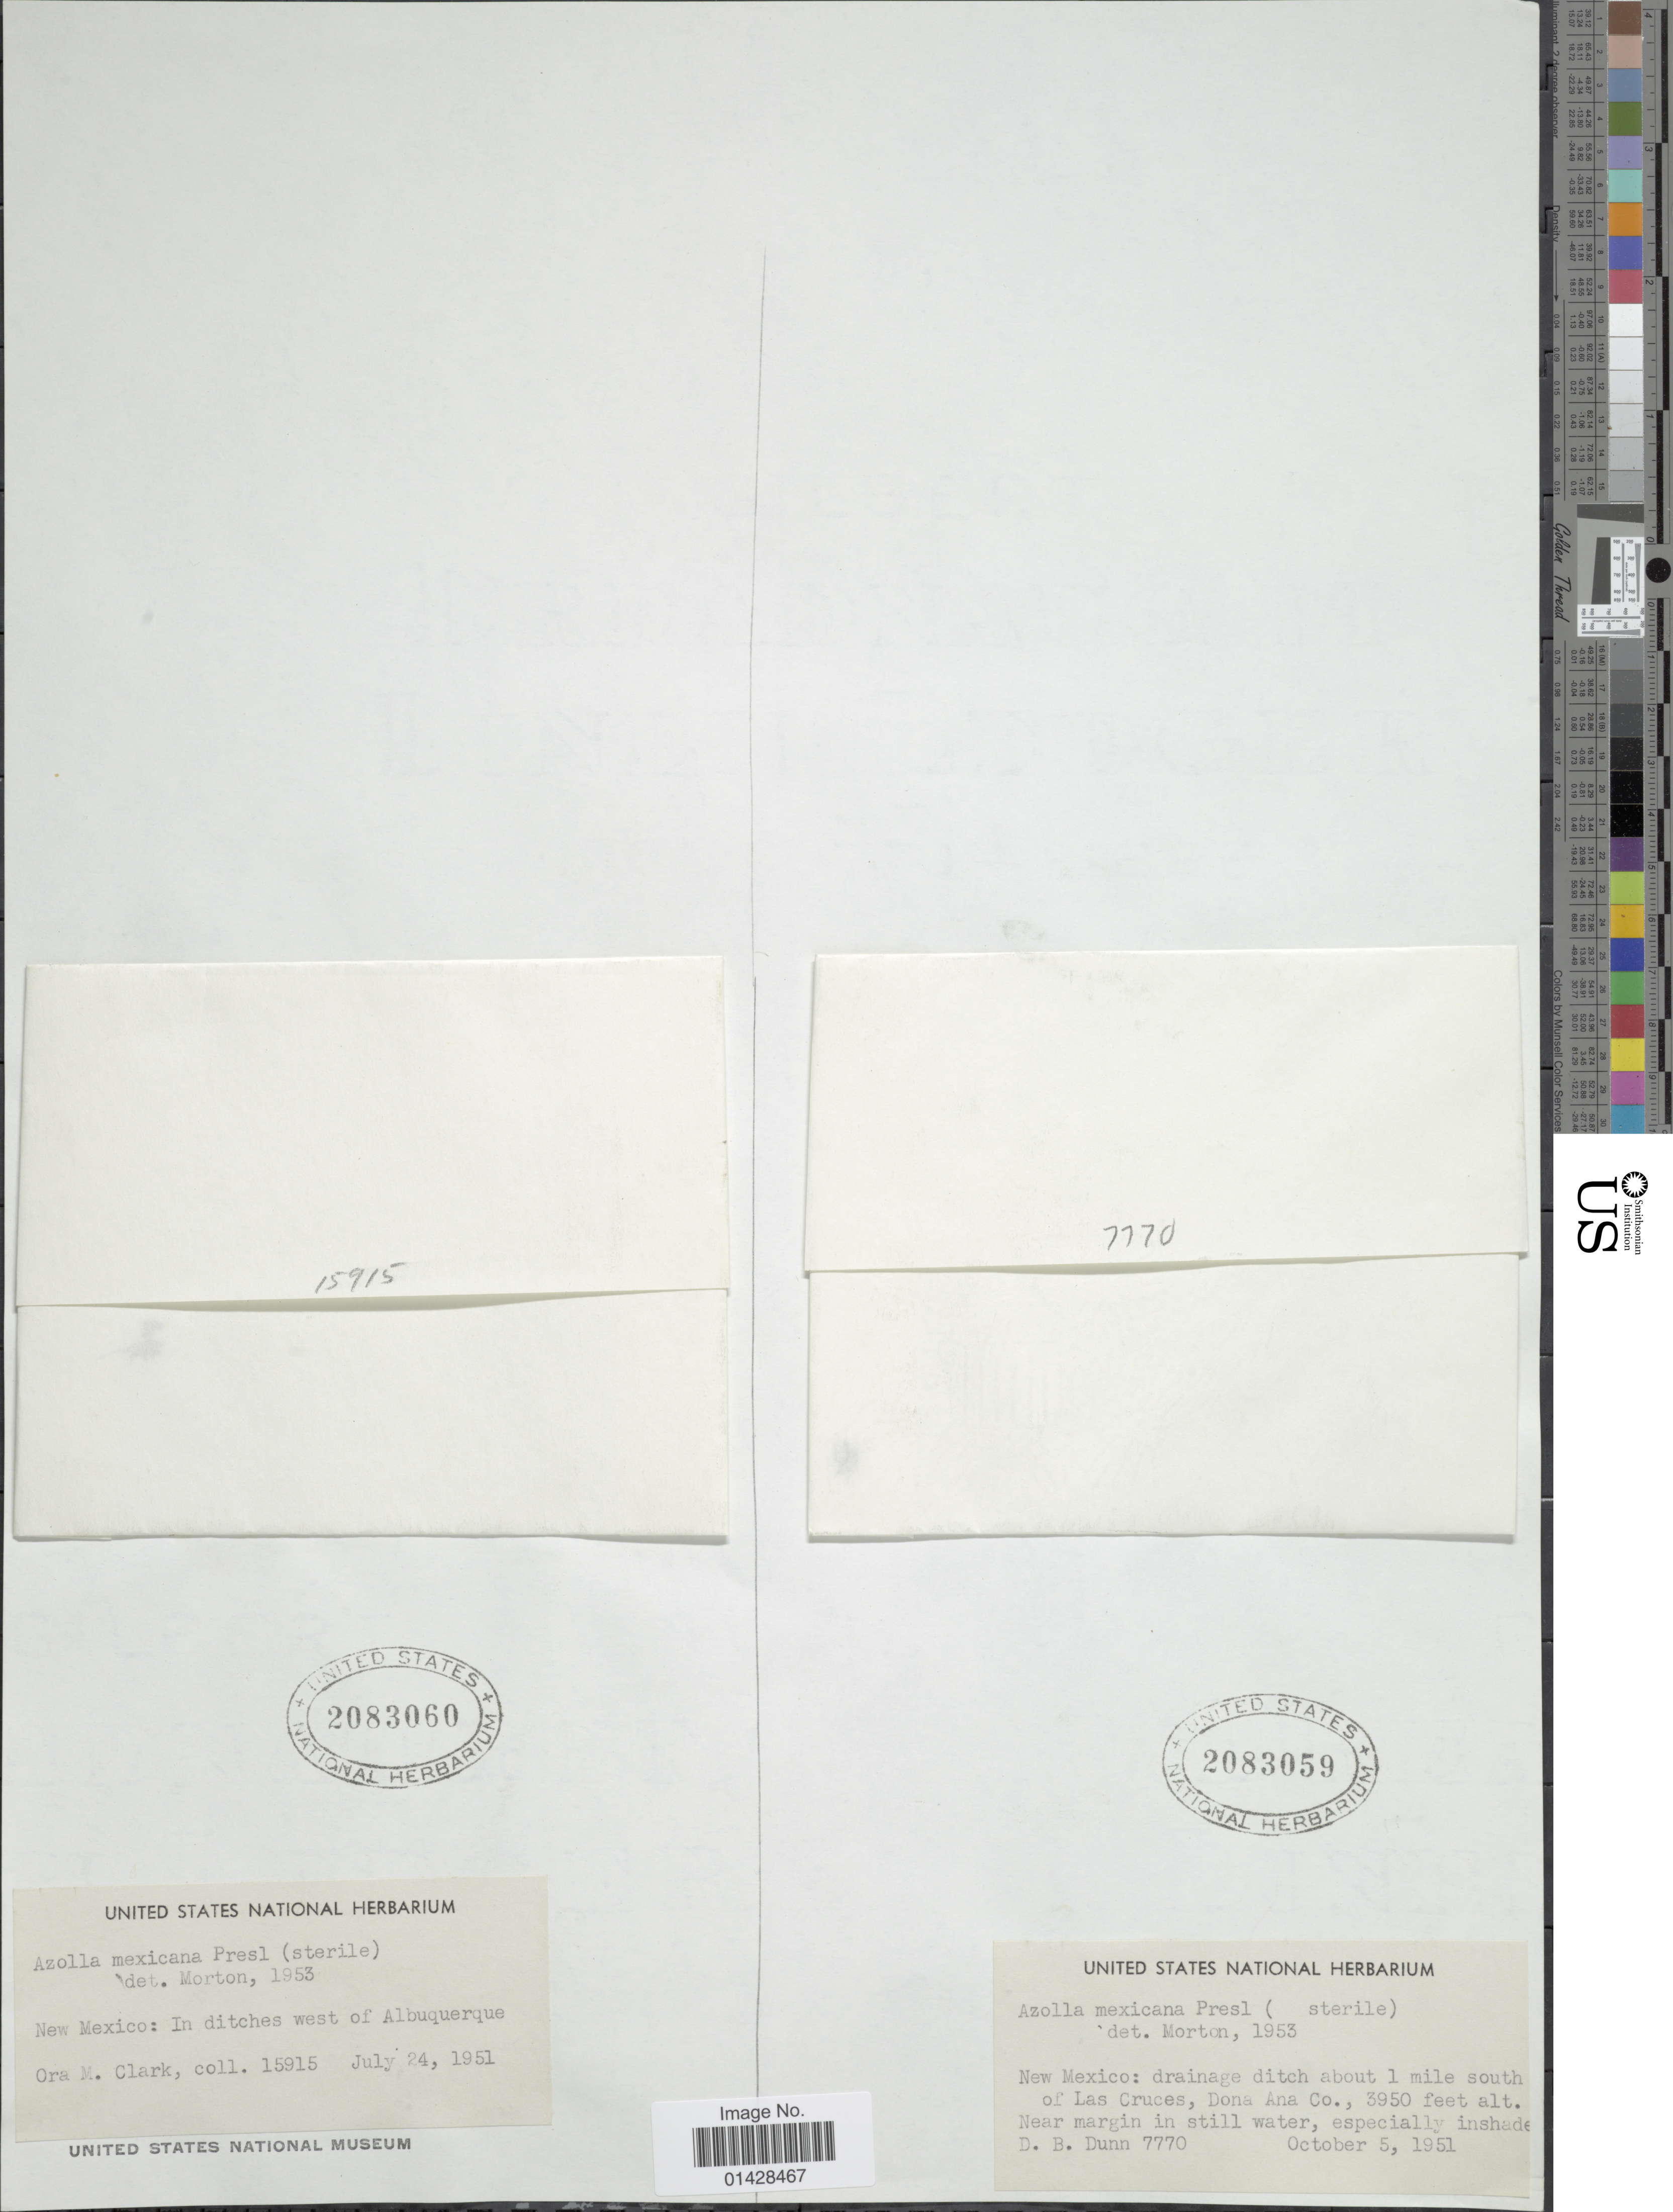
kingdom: Plantae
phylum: Tracheophyta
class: Polypodiopsida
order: Salviniales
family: Salviniaceae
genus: Azolla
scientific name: Azolla mexicana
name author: C. Presl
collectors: D. B. Dunn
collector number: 7770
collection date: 1951-10-05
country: United States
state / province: New Mexico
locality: Drainage ditch about 1 mile south of Las Cruces, Dona Ana Co., Near margin in still water, especially inshade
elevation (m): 1204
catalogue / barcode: US 2083059-2